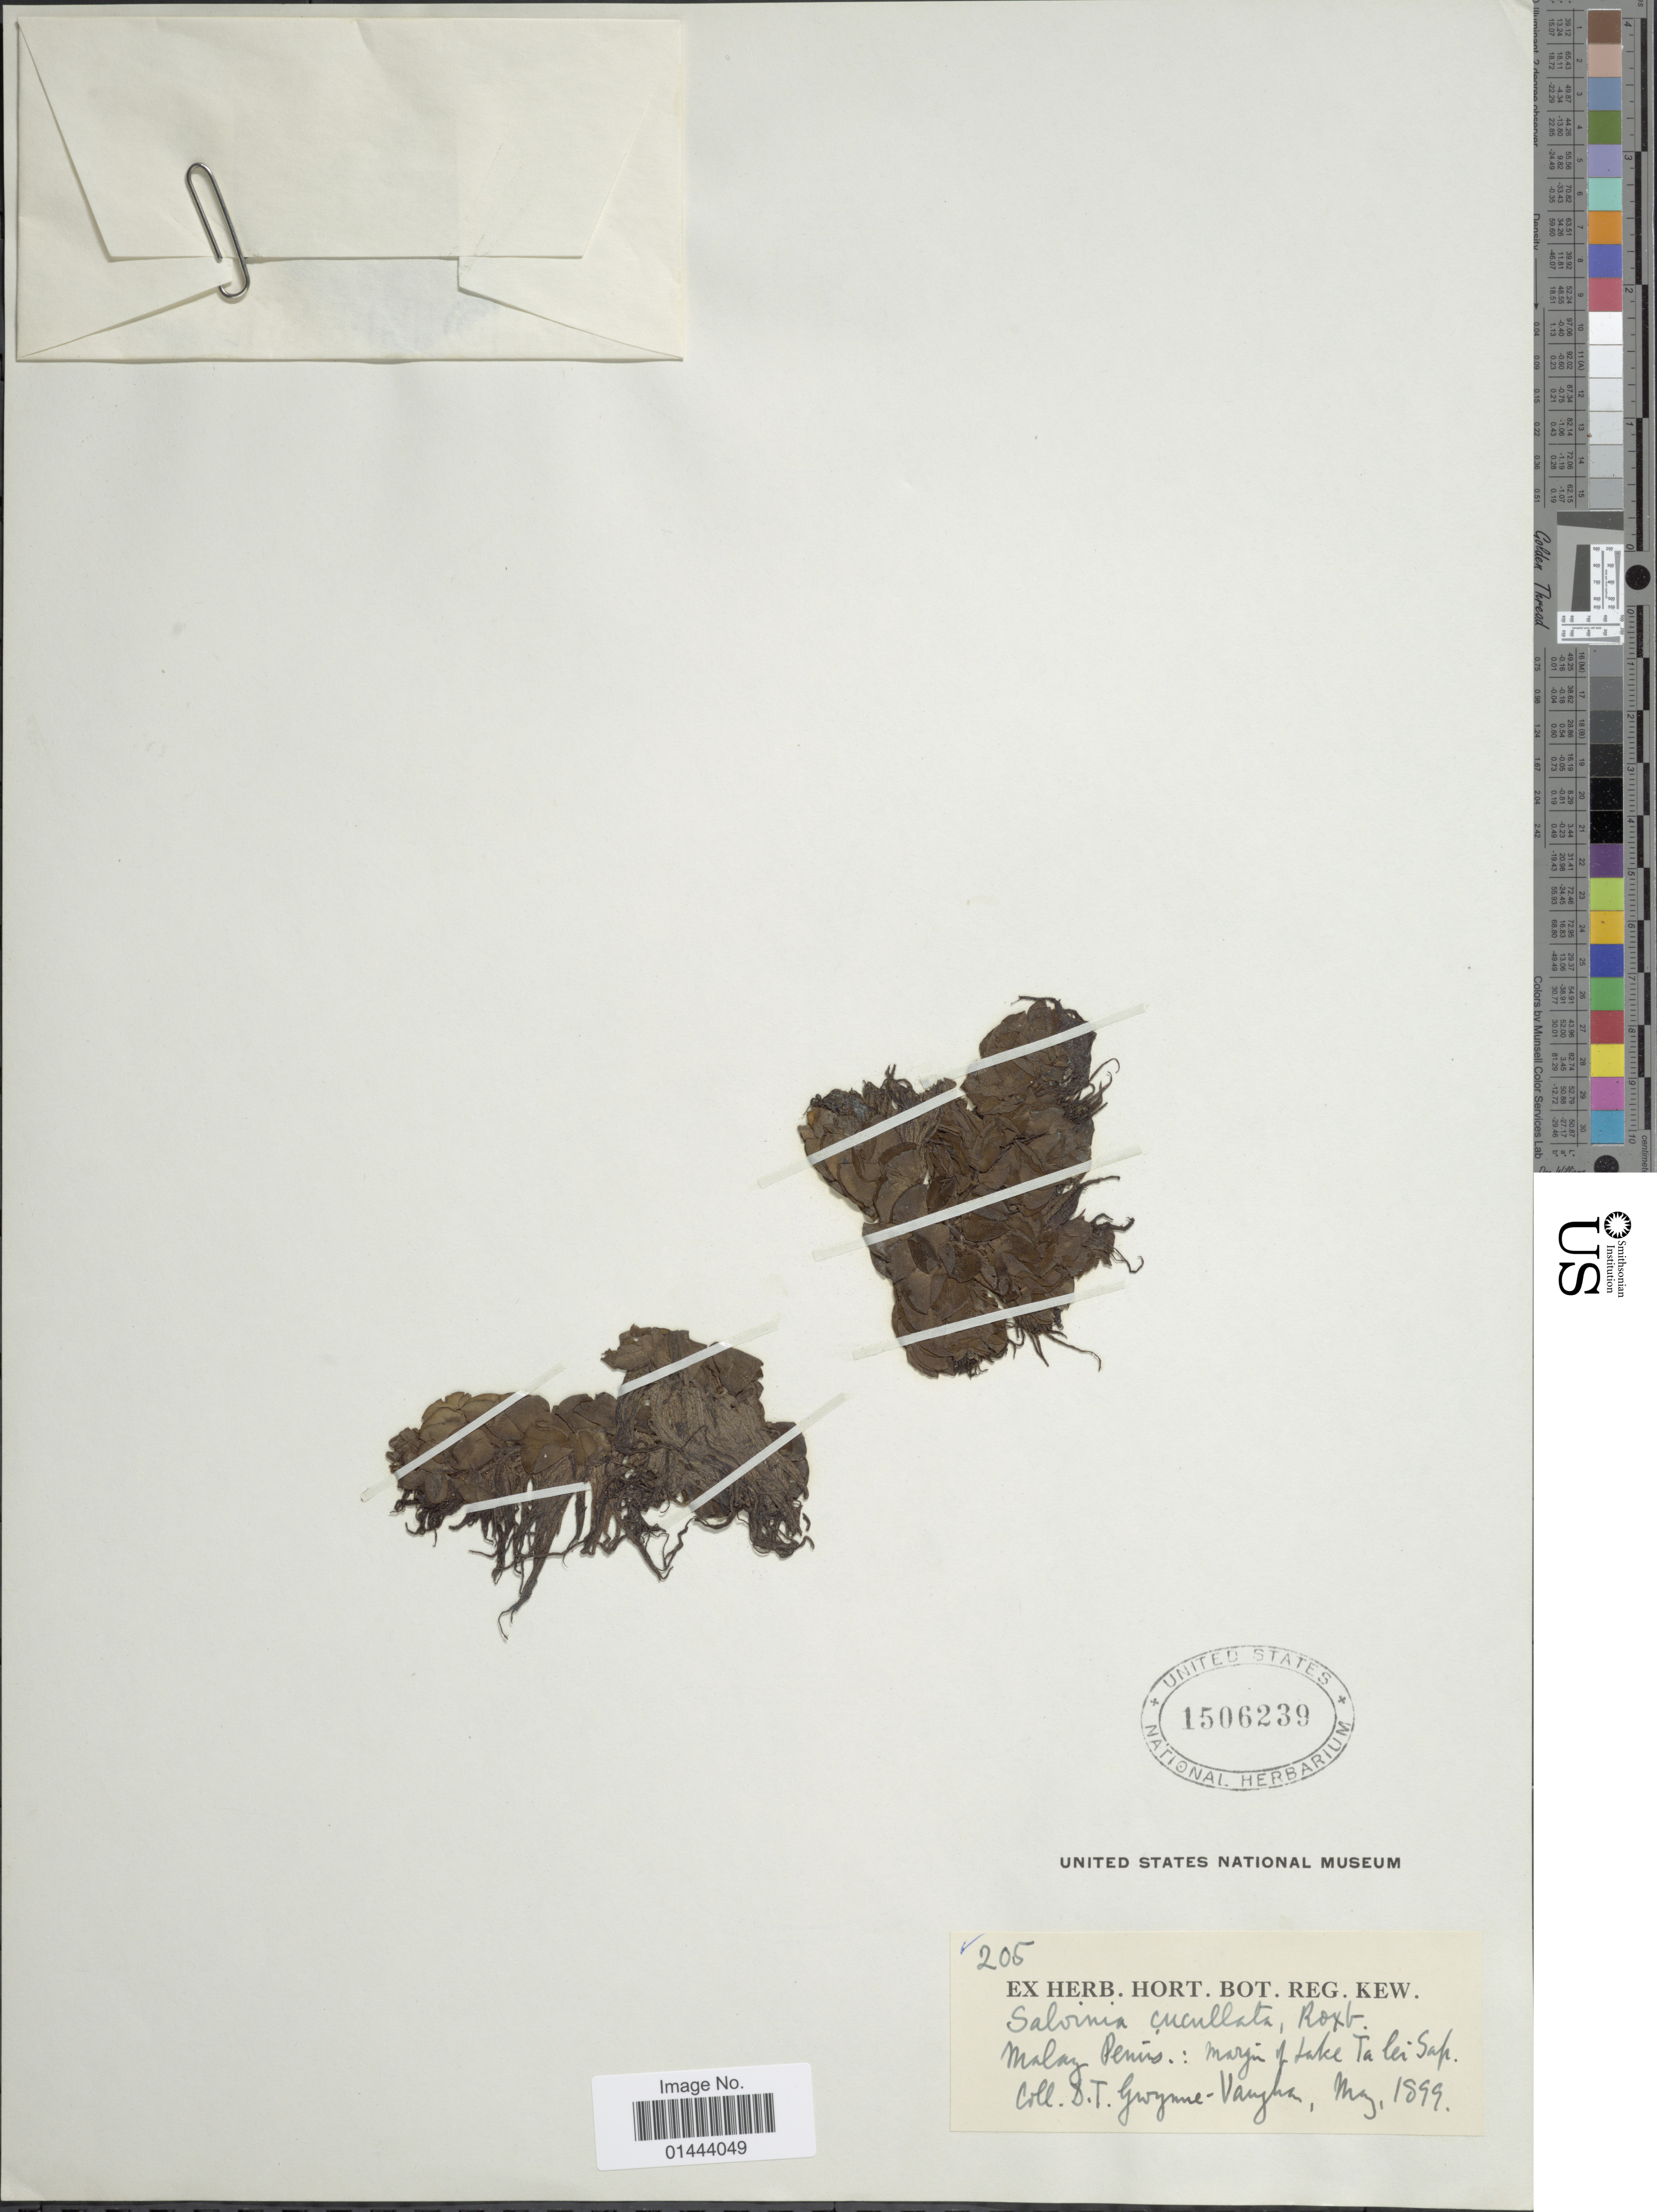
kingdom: Plantae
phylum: Tracheophyta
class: Polypodiopsida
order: Salviniales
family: Salviniaceae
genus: Salvinia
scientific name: Salvinia cucullata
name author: Roxb. ex Bory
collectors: D. Gwynne-Vaughan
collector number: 205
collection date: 1899-05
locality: Malaz Penins: margin of lake Ta lei Sap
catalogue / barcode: US 1506239